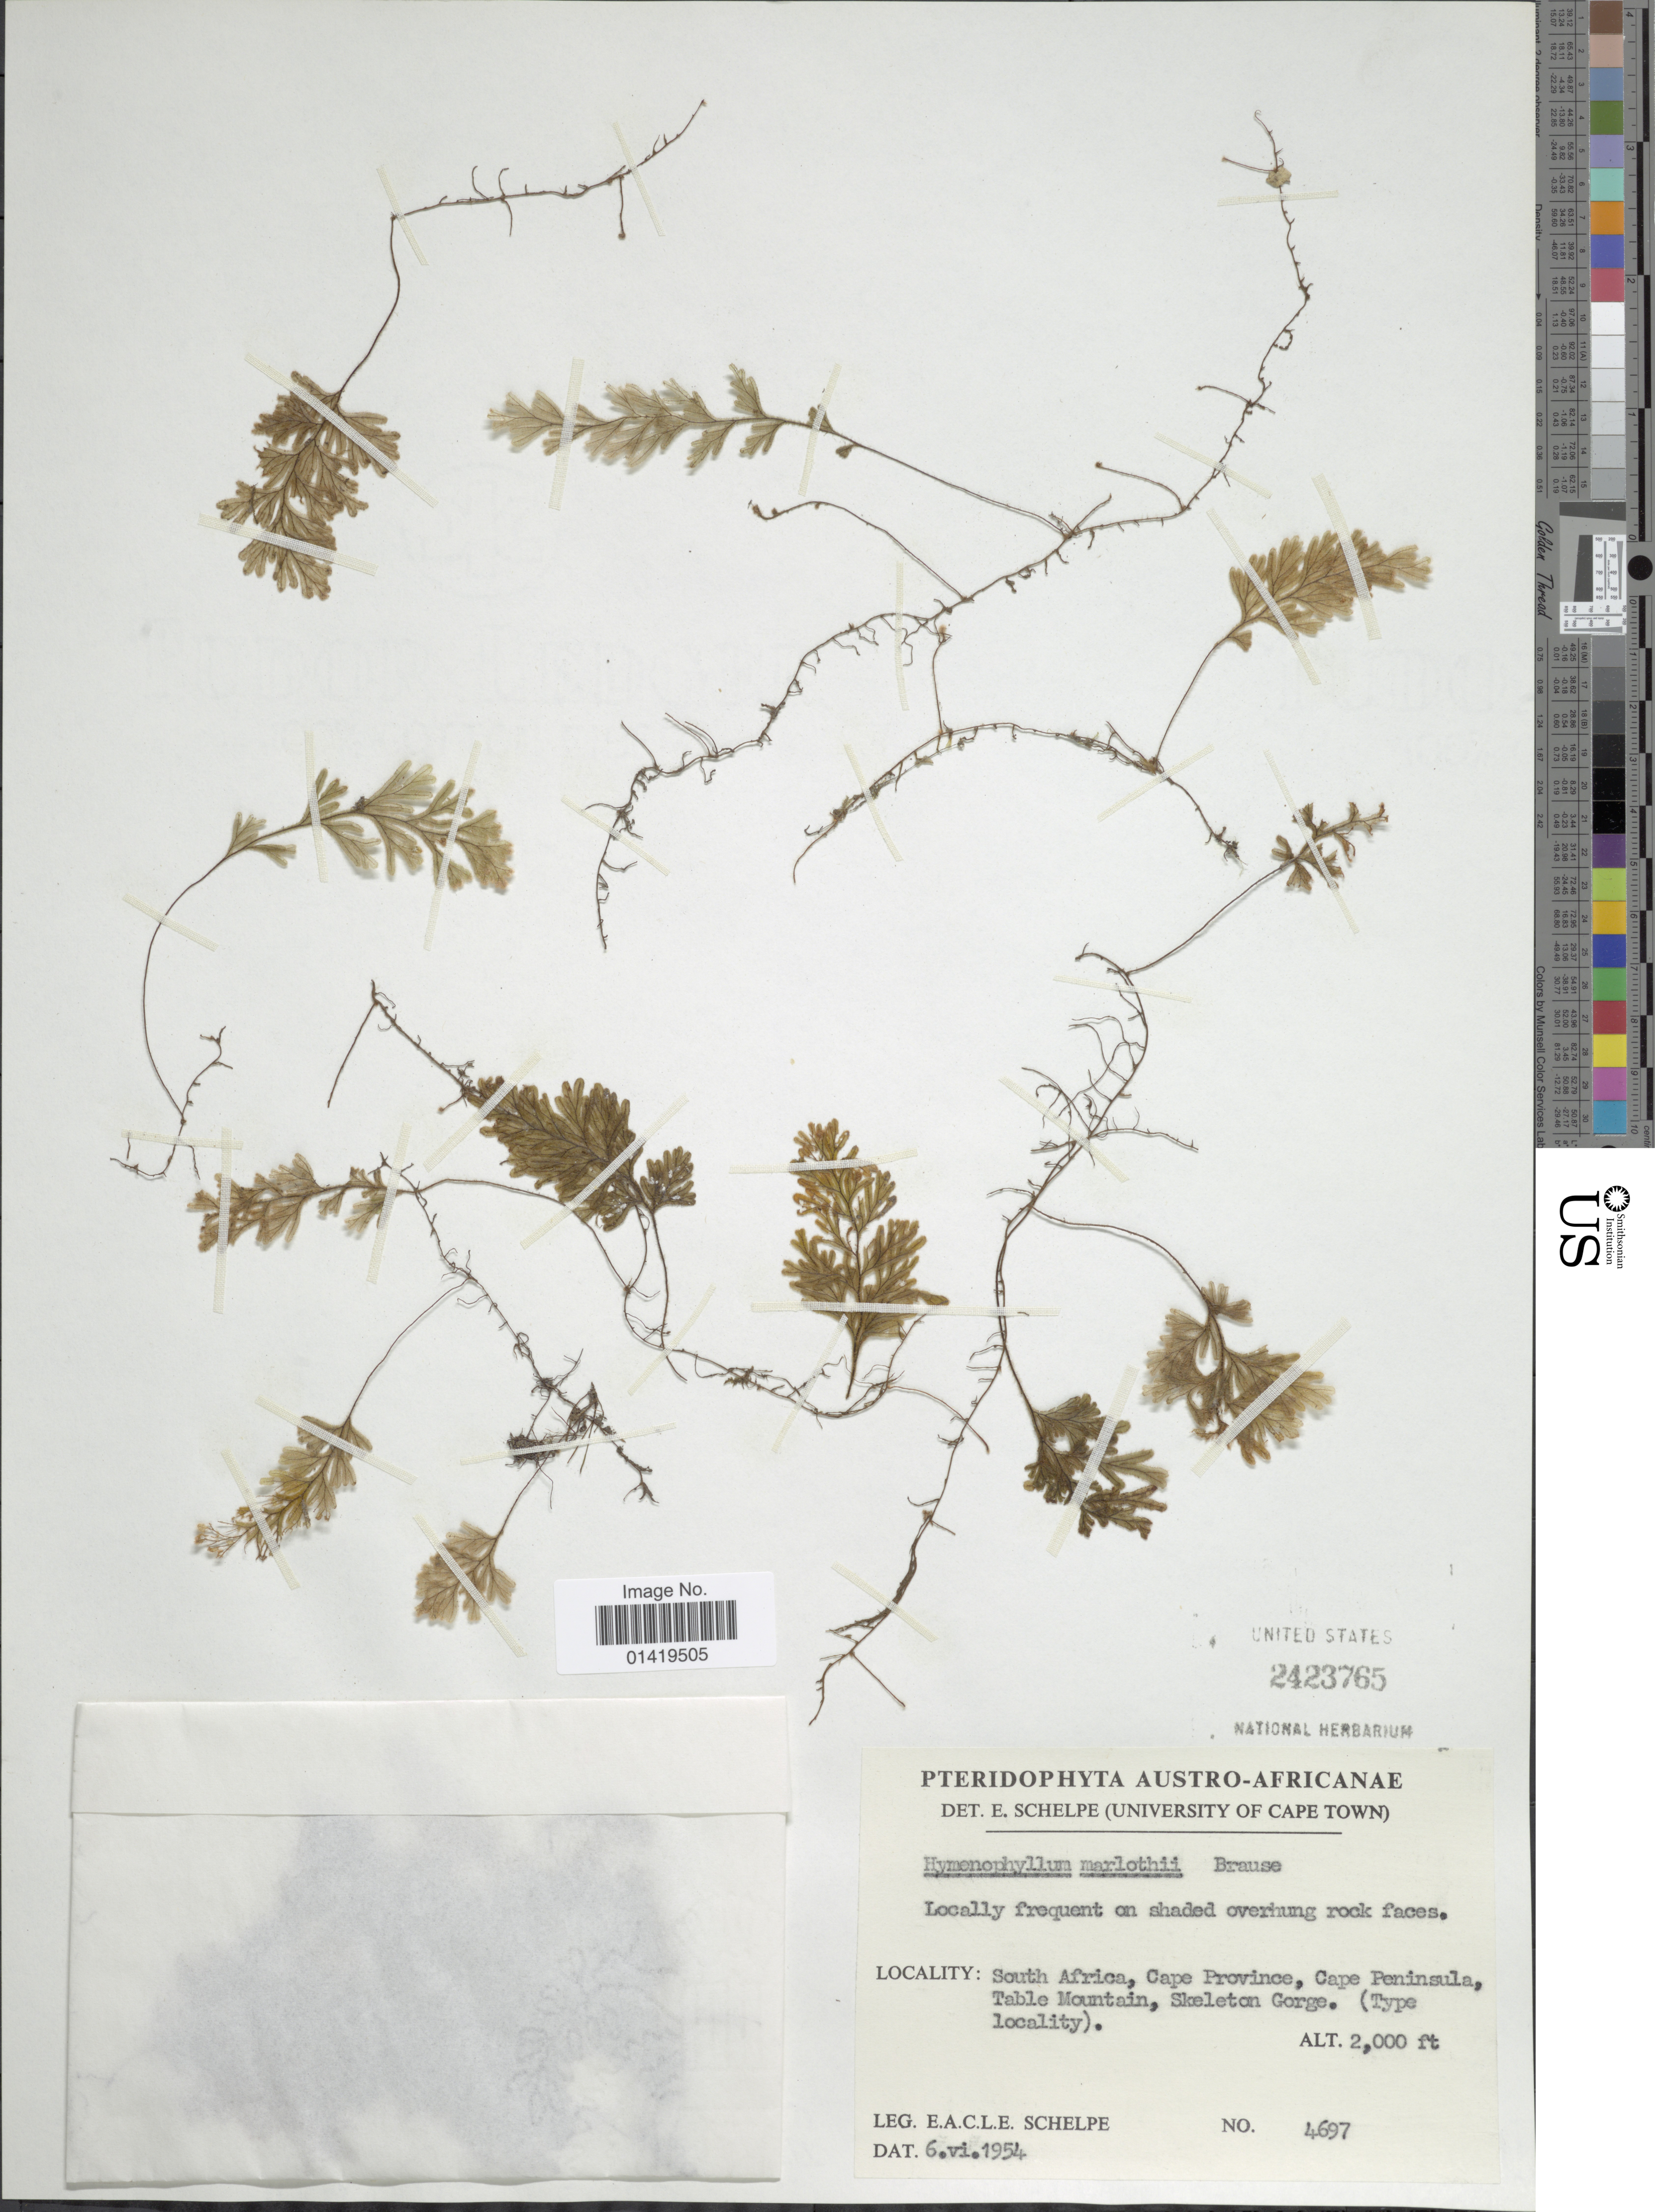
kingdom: Plantae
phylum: Tracheophyta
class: Polypodiopsida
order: Hymenophyllales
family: Hymenophyllaceae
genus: Hymenophyllum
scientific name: Hymenophyllum aeruginosum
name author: (Poir.) Carmich.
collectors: E. A. C. L. E. Schelpe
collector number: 4697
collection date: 1954-06-06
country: South Africa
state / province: Western Cape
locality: South Africa Cape province Cape Peninsula, Table mountain Skeleton Gorge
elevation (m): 610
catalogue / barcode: US 2423765